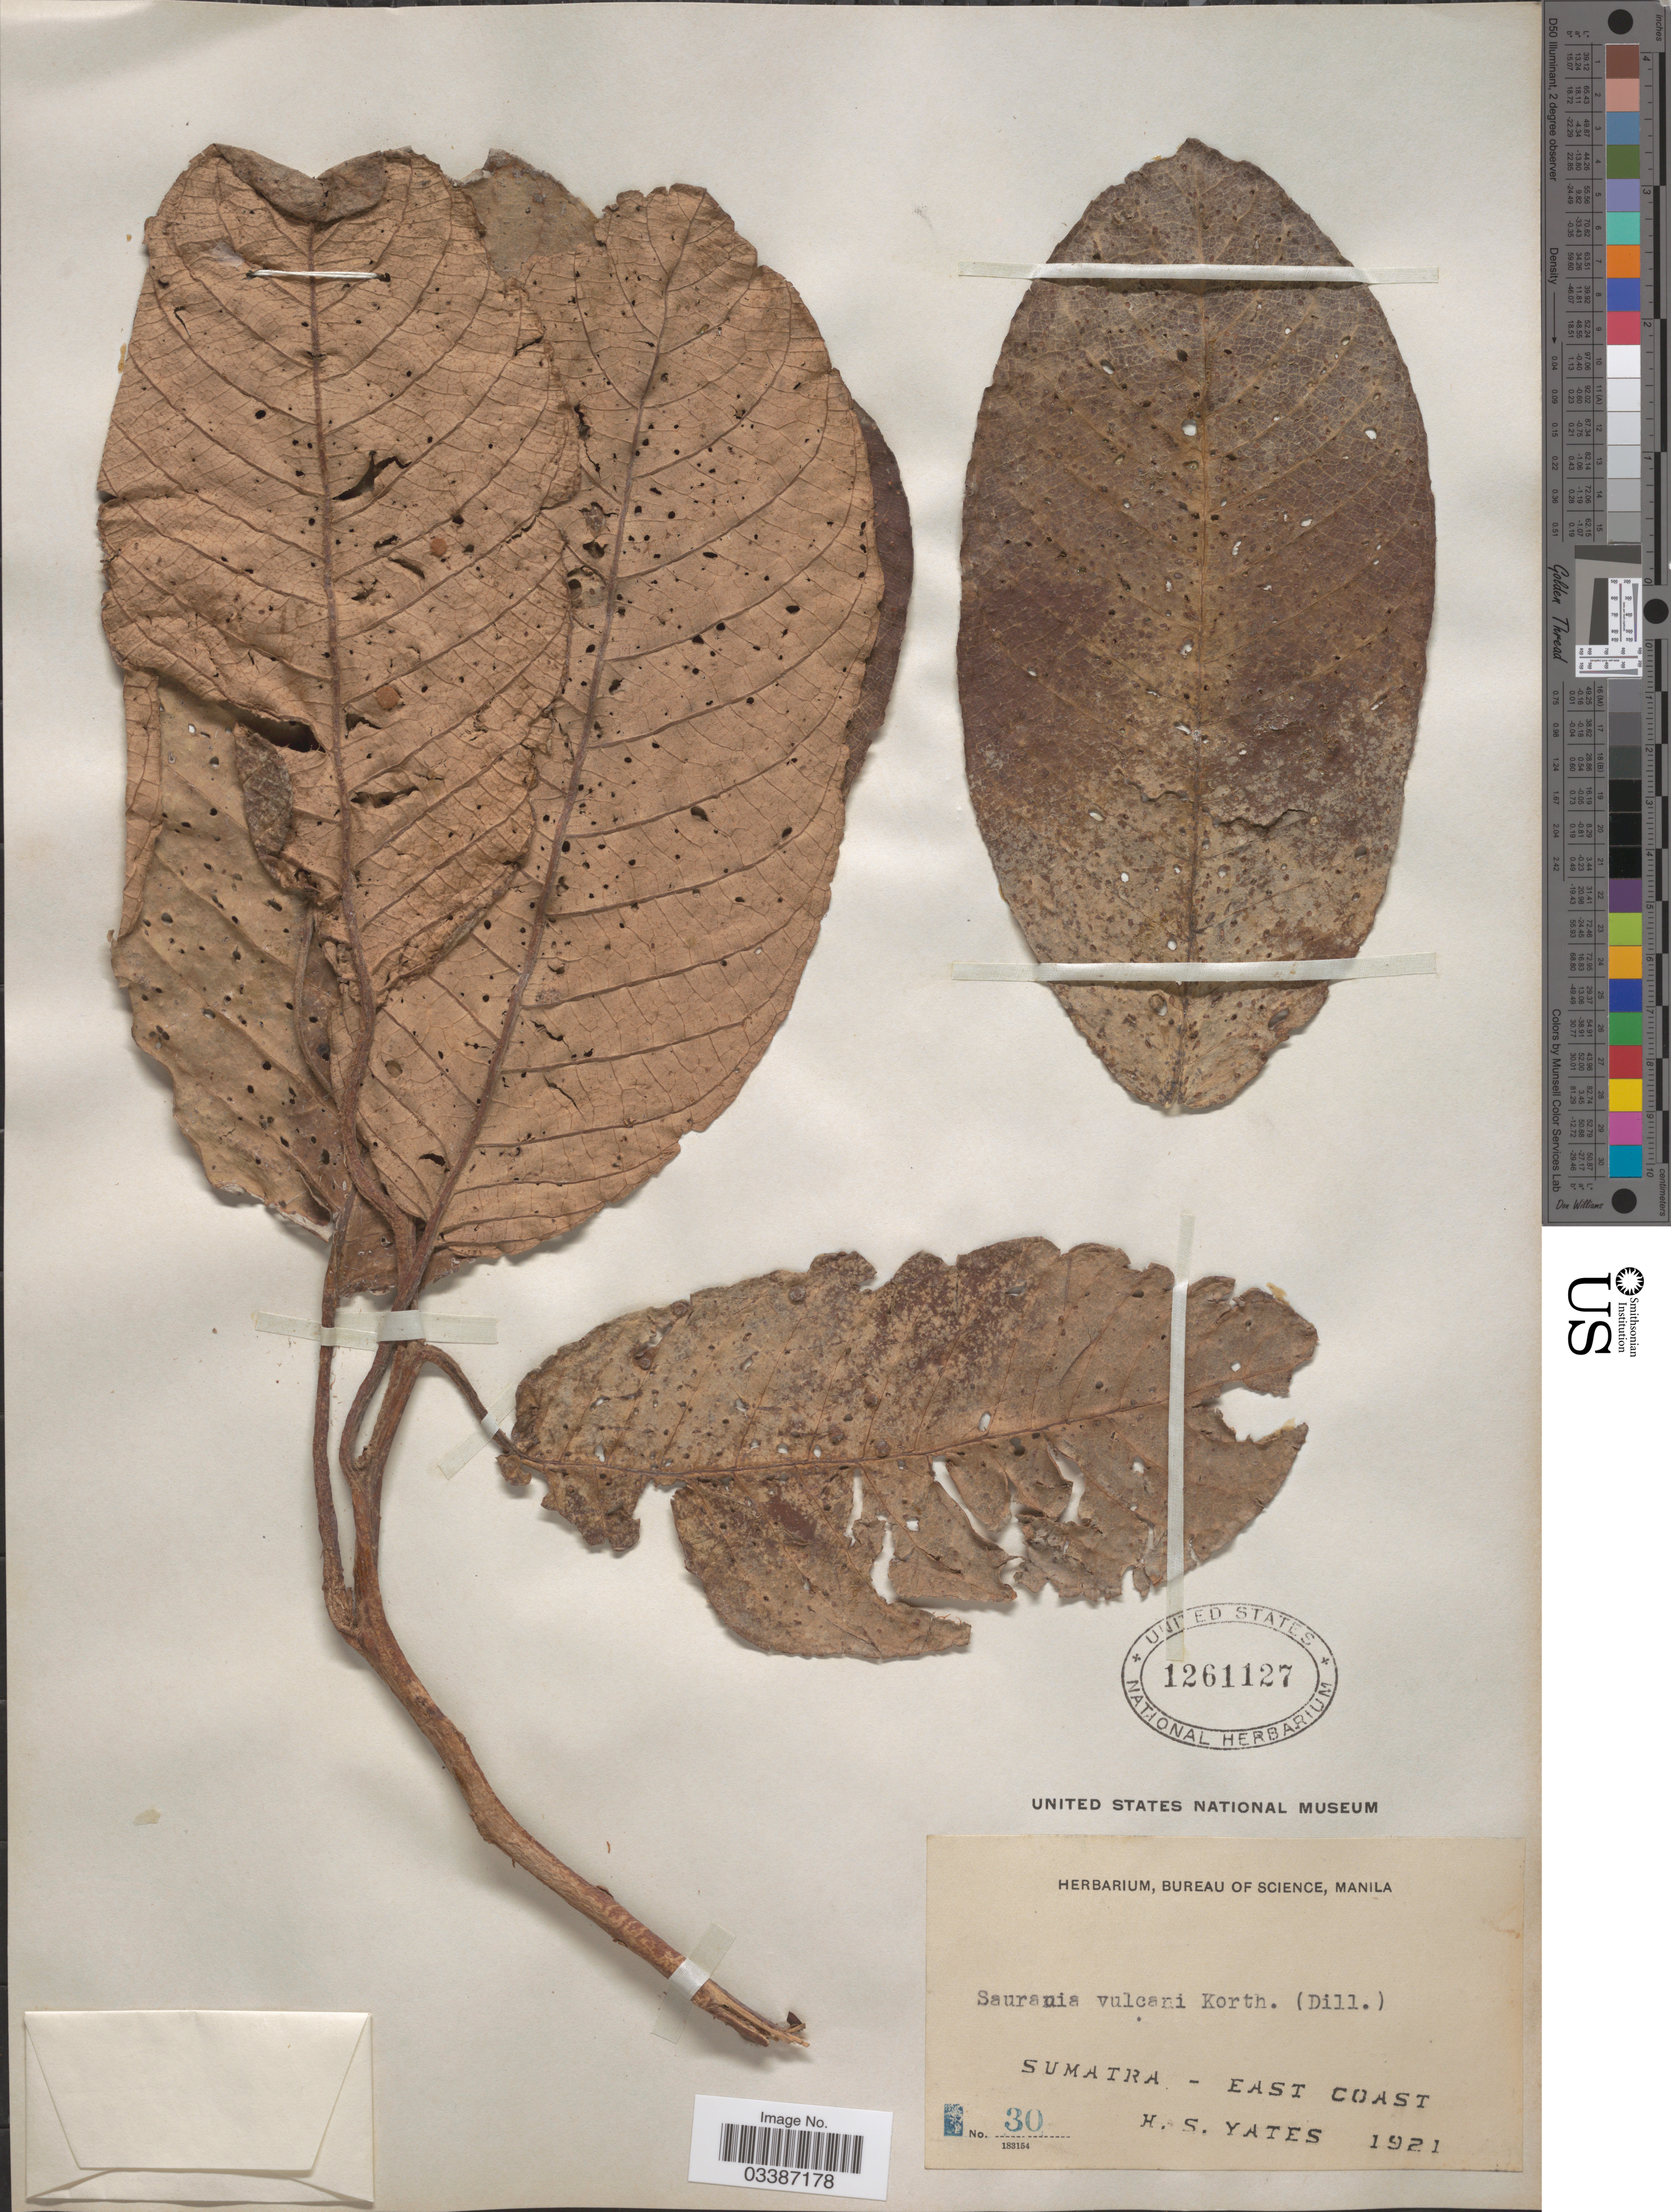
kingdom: Plantae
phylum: Tracheophyta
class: Magnoliopsida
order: Ericales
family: Actinidiaceae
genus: Saurauia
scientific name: Saurauia vulcani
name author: Korth.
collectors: H. S. Yates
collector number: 30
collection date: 1921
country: Indonesia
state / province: Sumatra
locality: East Coast.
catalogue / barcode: US 1261127